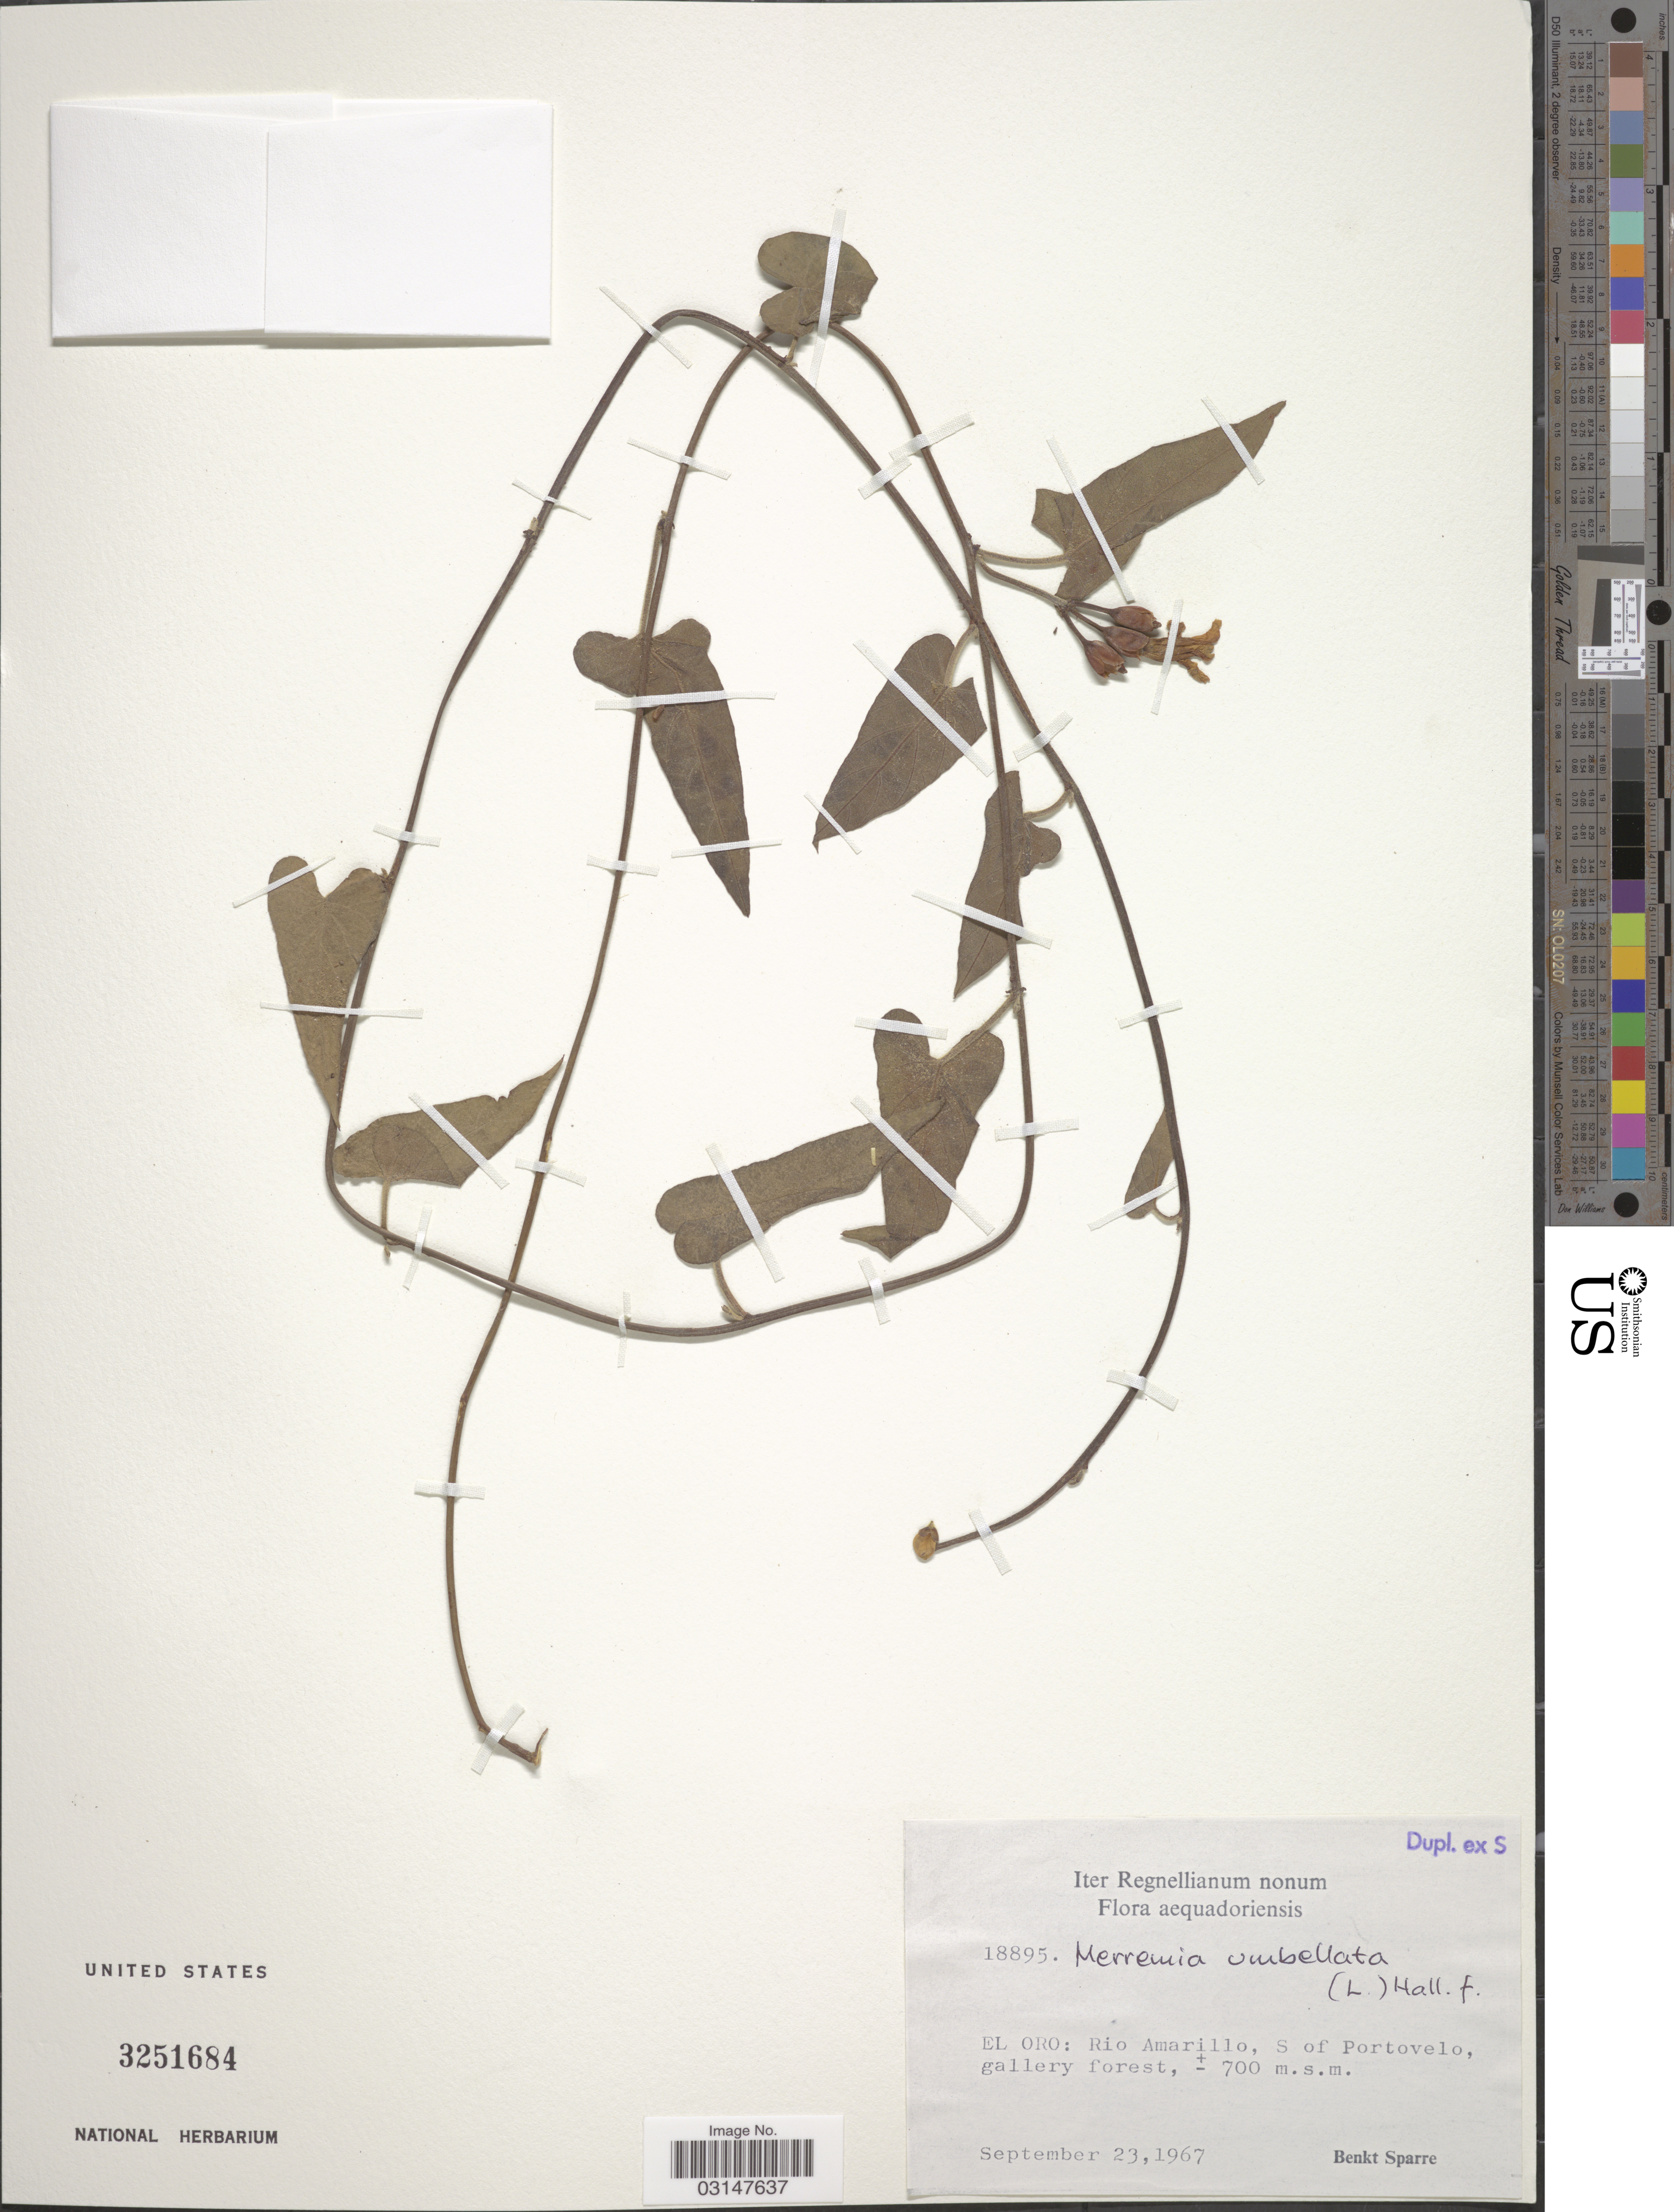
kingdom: Plantae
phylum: Tracheophyta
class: Magnoliopsida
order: Solanales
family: Convolvulaceae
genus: Camonea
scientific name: Camonea umbellata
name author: (L.) A. R. Simões & Staples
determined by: Strong, Mark T., (BOT), Smithsonian Institution - National Museum of Natural History (UNITED STATES)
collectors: B. Sparre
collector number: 18895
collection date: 1967-09-23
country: Ecuador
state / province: El Oro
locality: Aequadoriensis, Rio Amarillo, S of Portovelo.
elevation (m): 700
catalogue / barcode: US 3251684